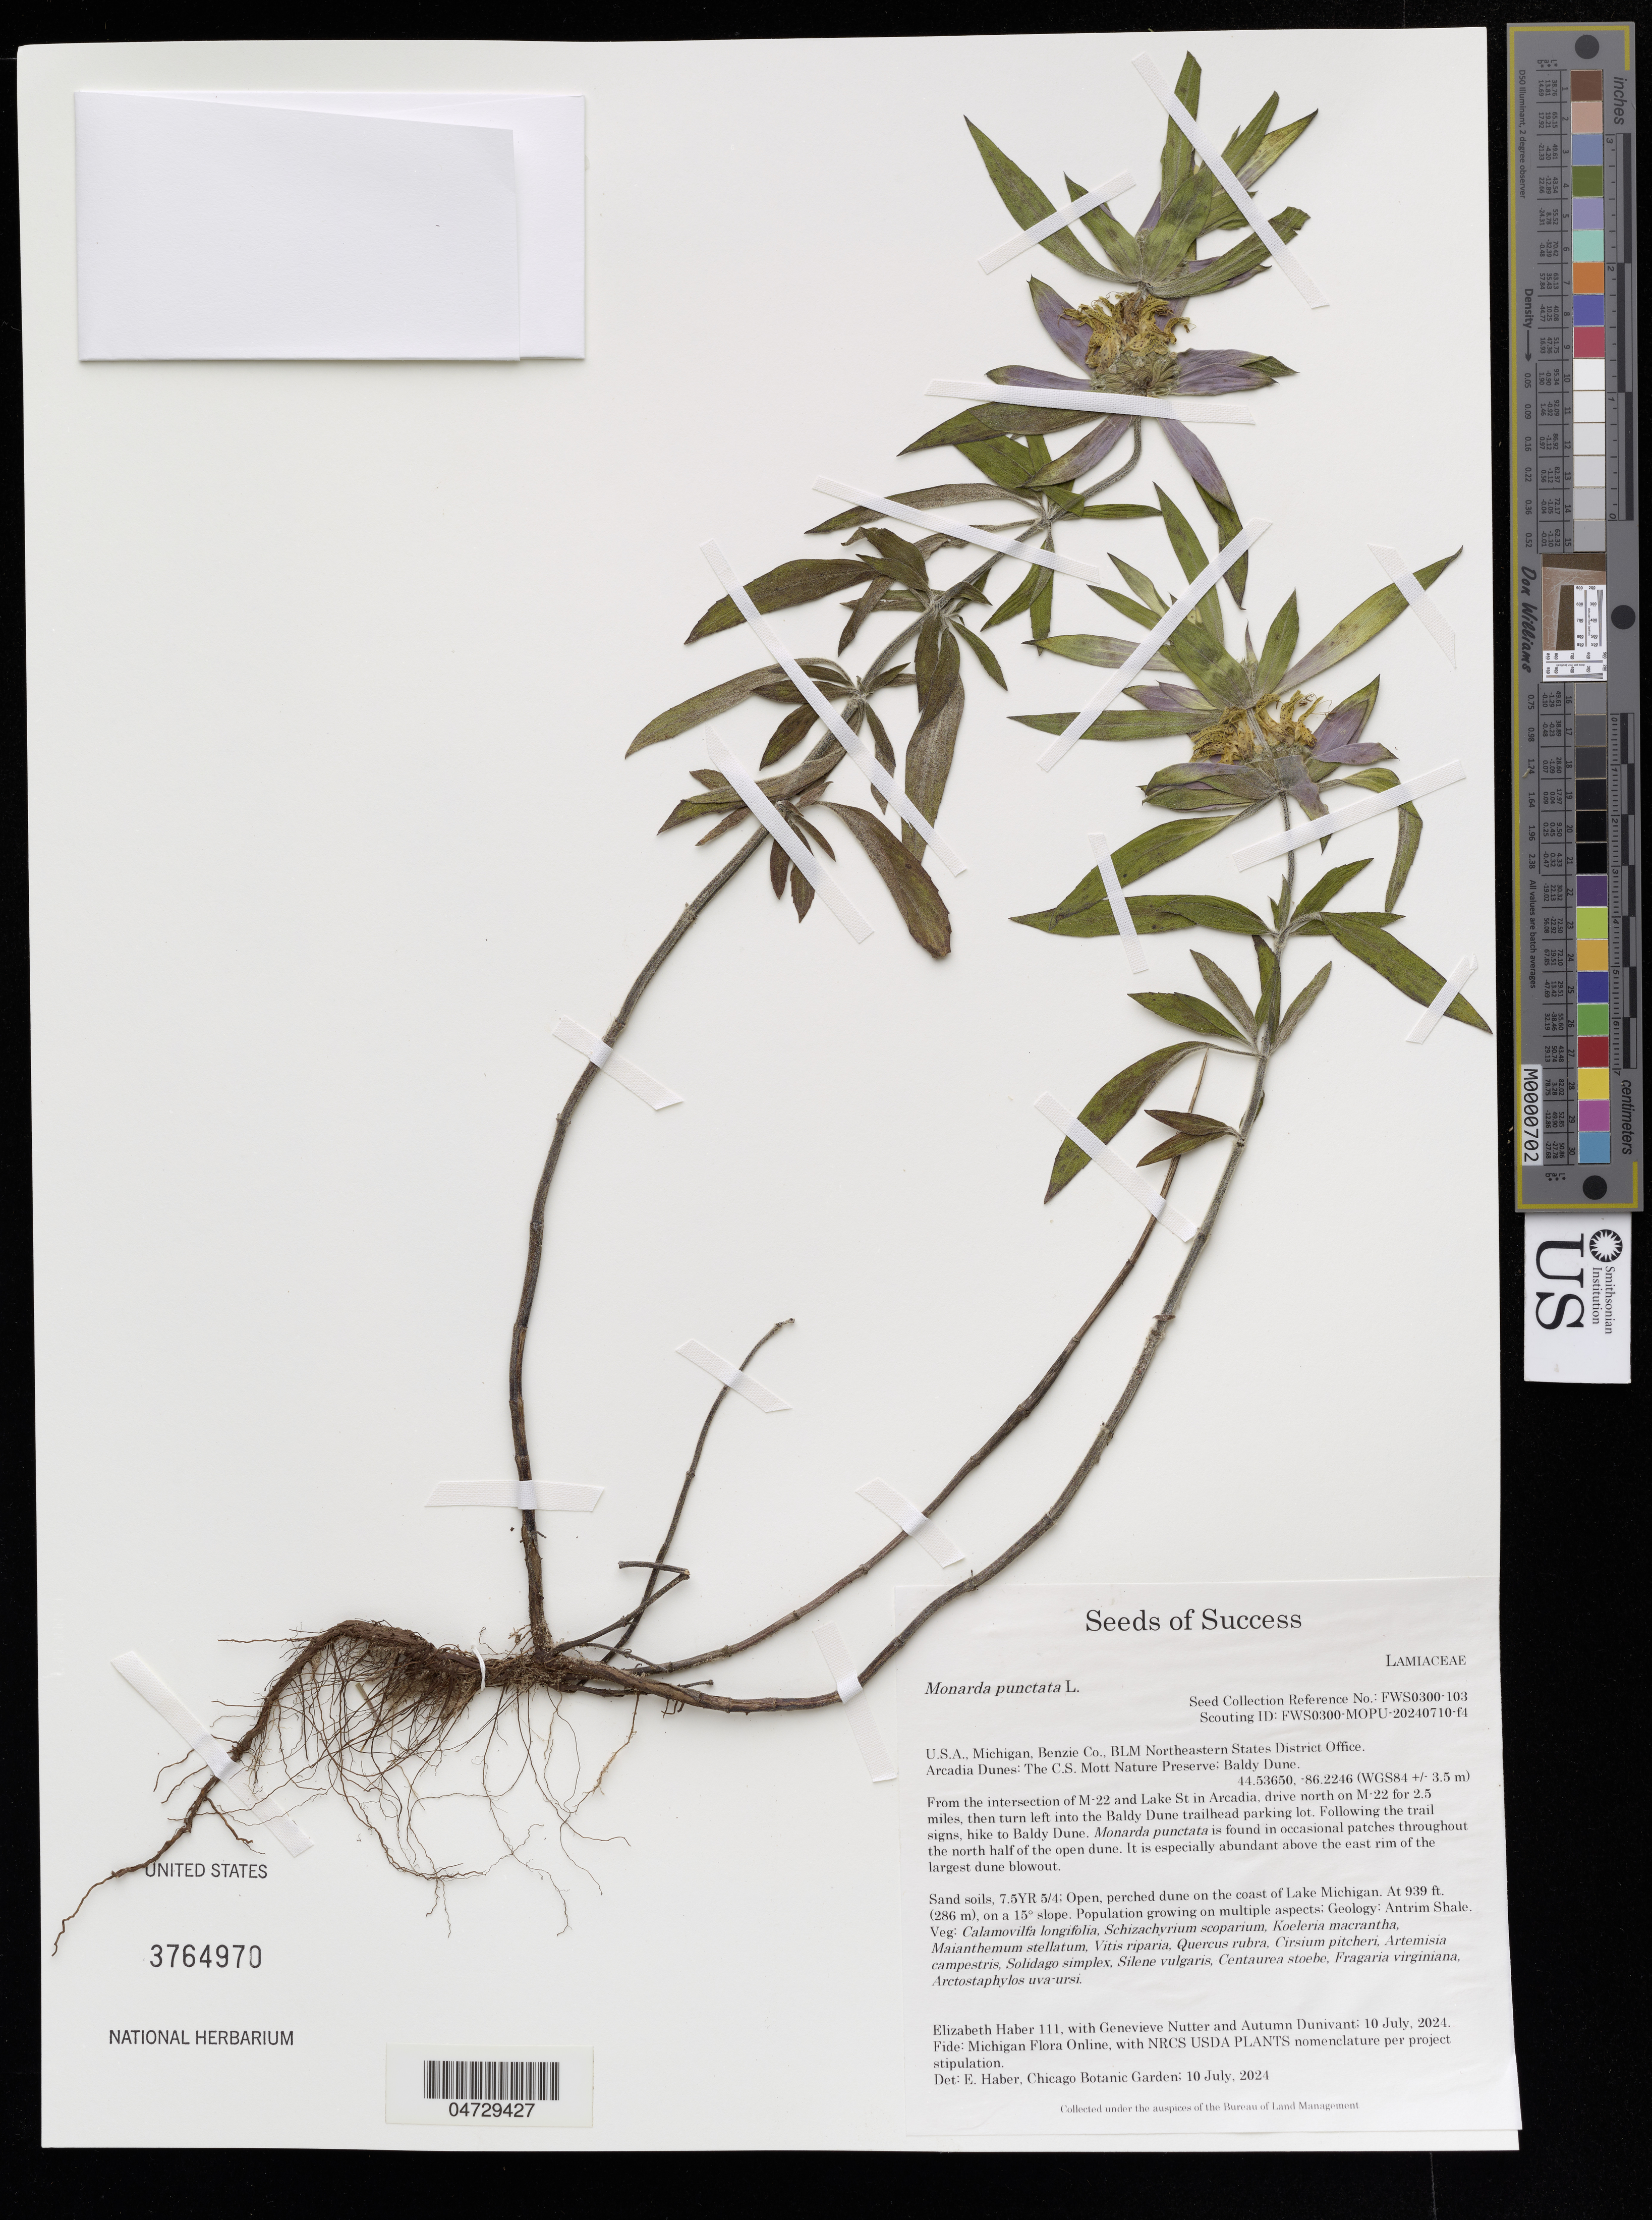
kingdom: Plantae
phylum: Tracheophyta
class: Magnoliopsida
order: Lamiales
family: Lamiaceae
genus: Monarda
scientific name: Monarda punctata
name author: L.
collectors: E. Haber, G. Nutter & A. Dunivant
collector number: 111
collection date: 2024-07-10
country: United States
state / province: Michigan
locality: Benzie Co., BLM Northeastern States District Office. Arcadia Dunes: The C.S. Mott Nature Preserve; Baldy Dune. (WGS84 +/- 3.5 m).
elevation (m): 286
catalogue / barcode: US 3764970